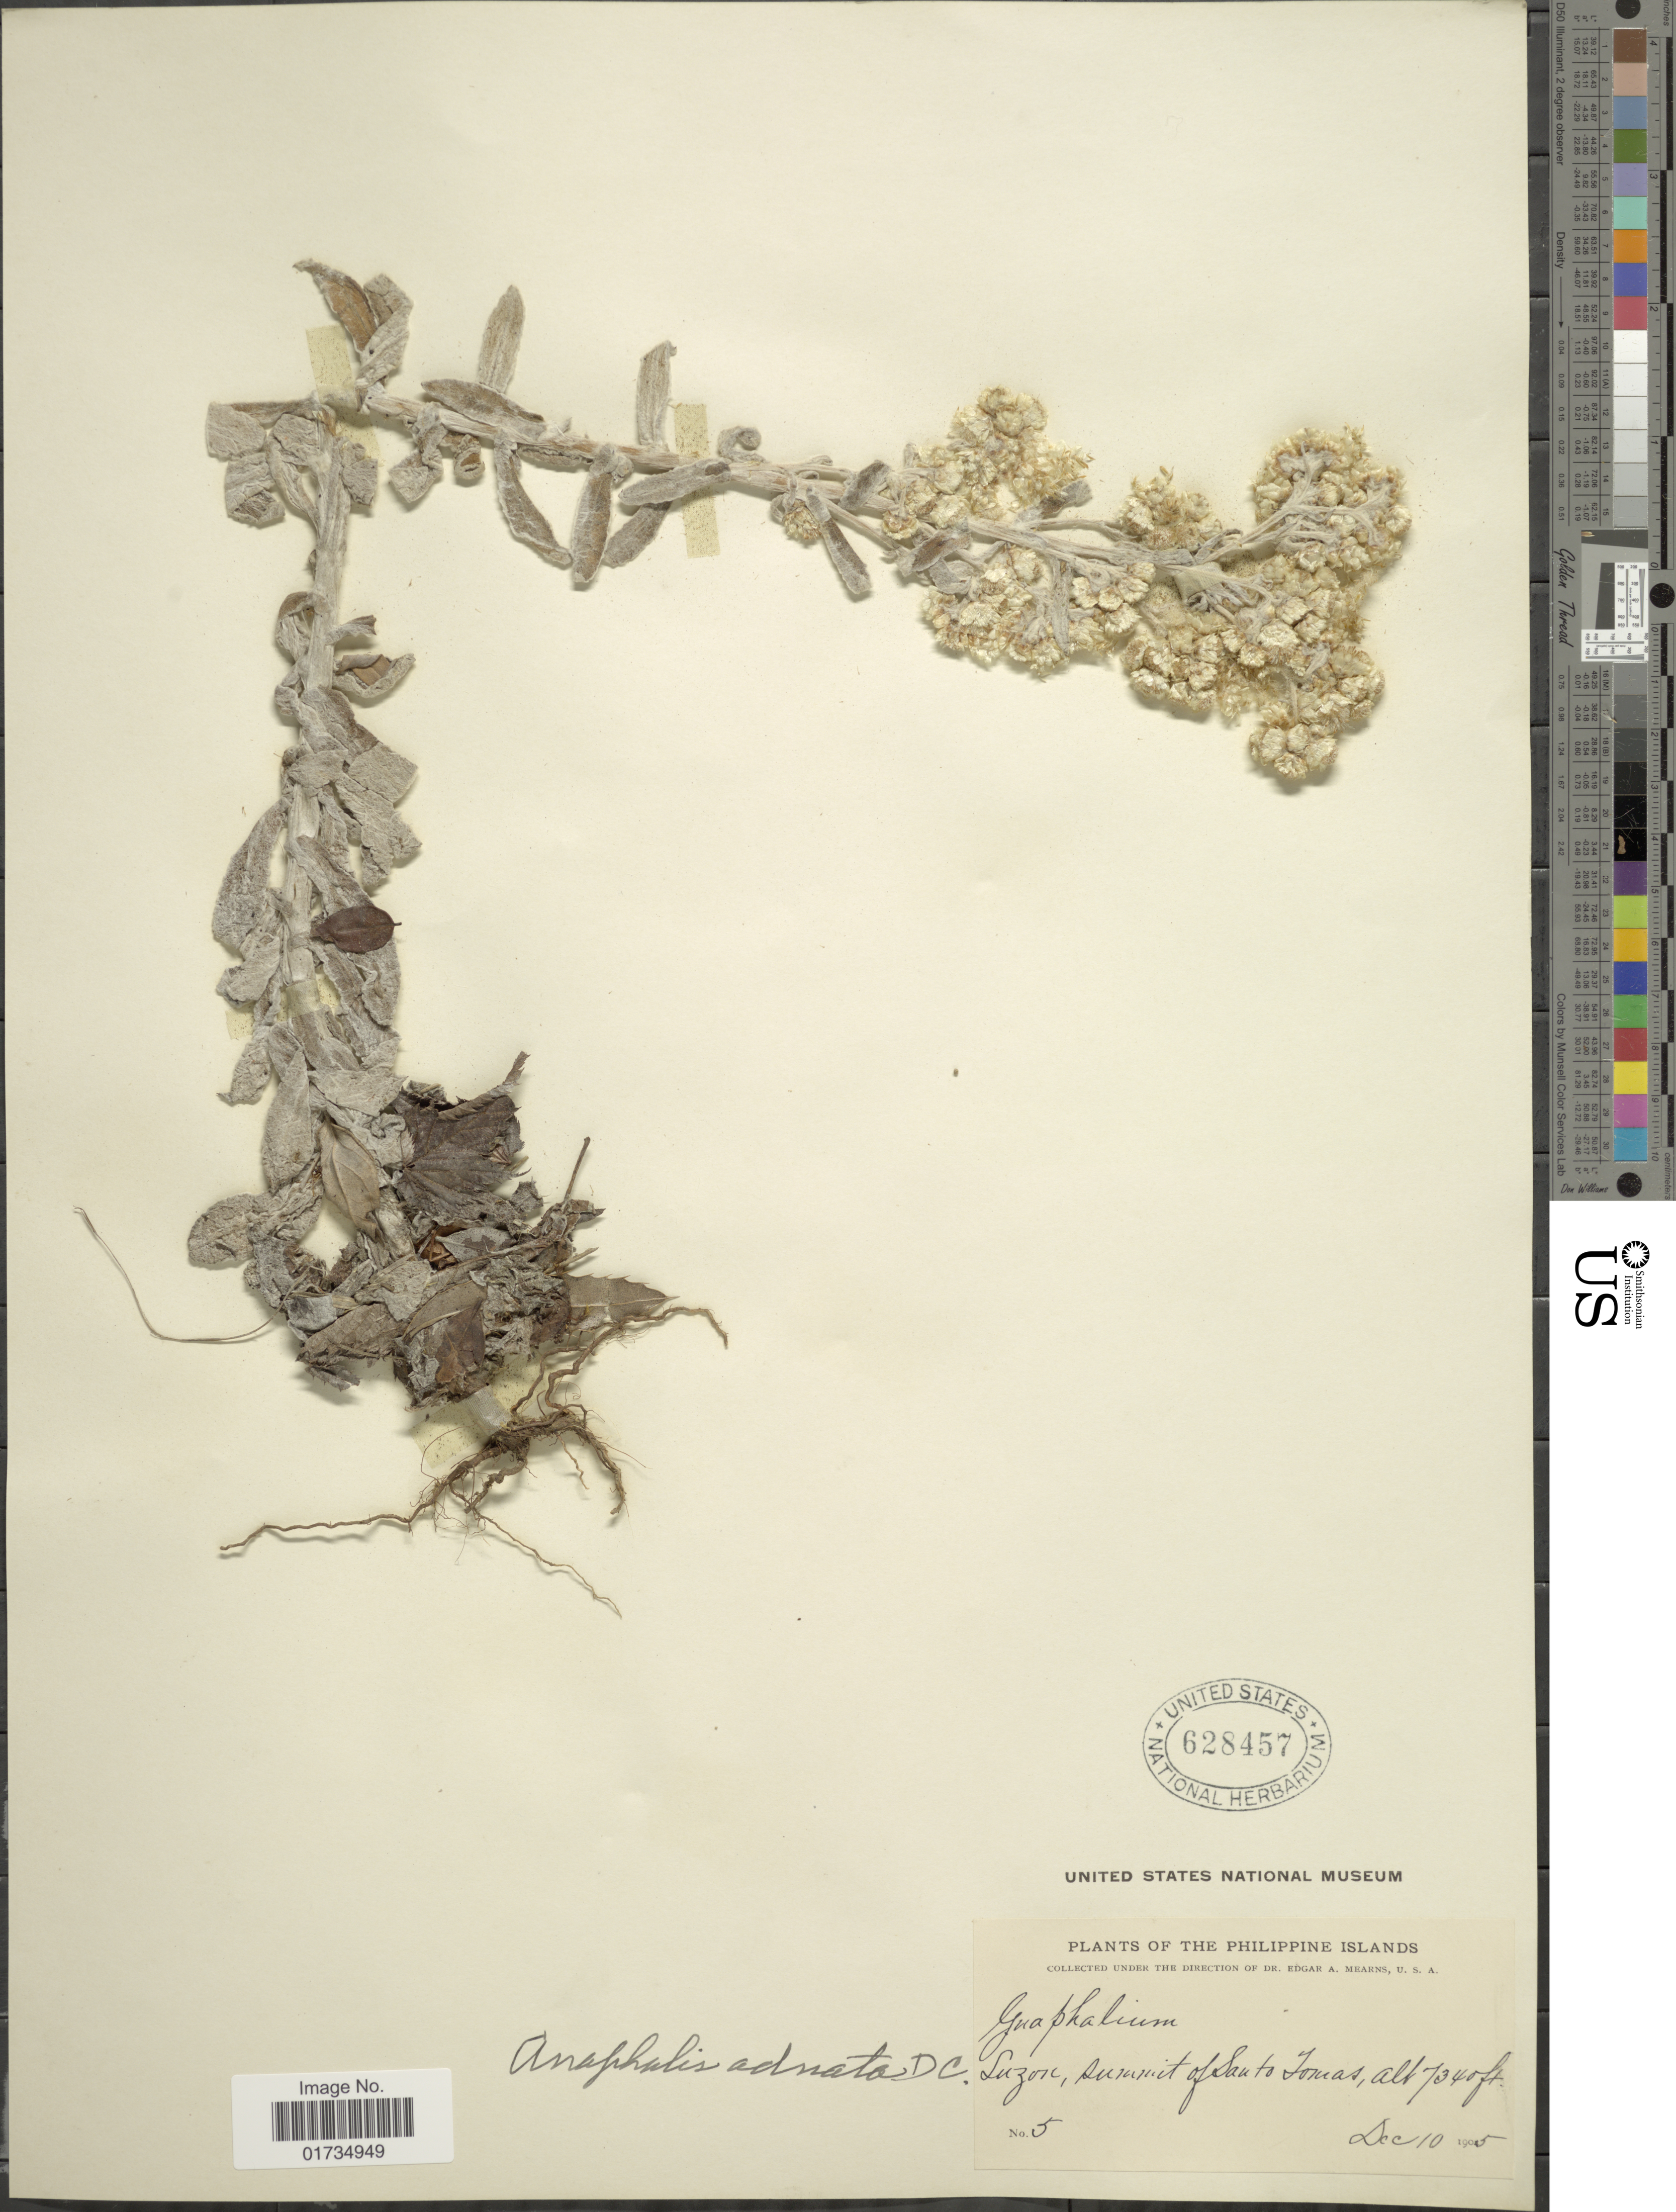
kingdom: Plantae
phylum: Tracheophyta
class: Magnoliopsida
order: Asterales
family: Asteraceae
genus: Anaphalis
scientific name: Anaphalis adnata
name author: DC.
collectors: E. A. Mearns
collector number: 5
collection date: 1905-10-10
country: Philippines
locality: The Philippine Islands. Luzon, summit of Santo Tomas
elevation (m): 2237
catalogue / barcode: US 628457